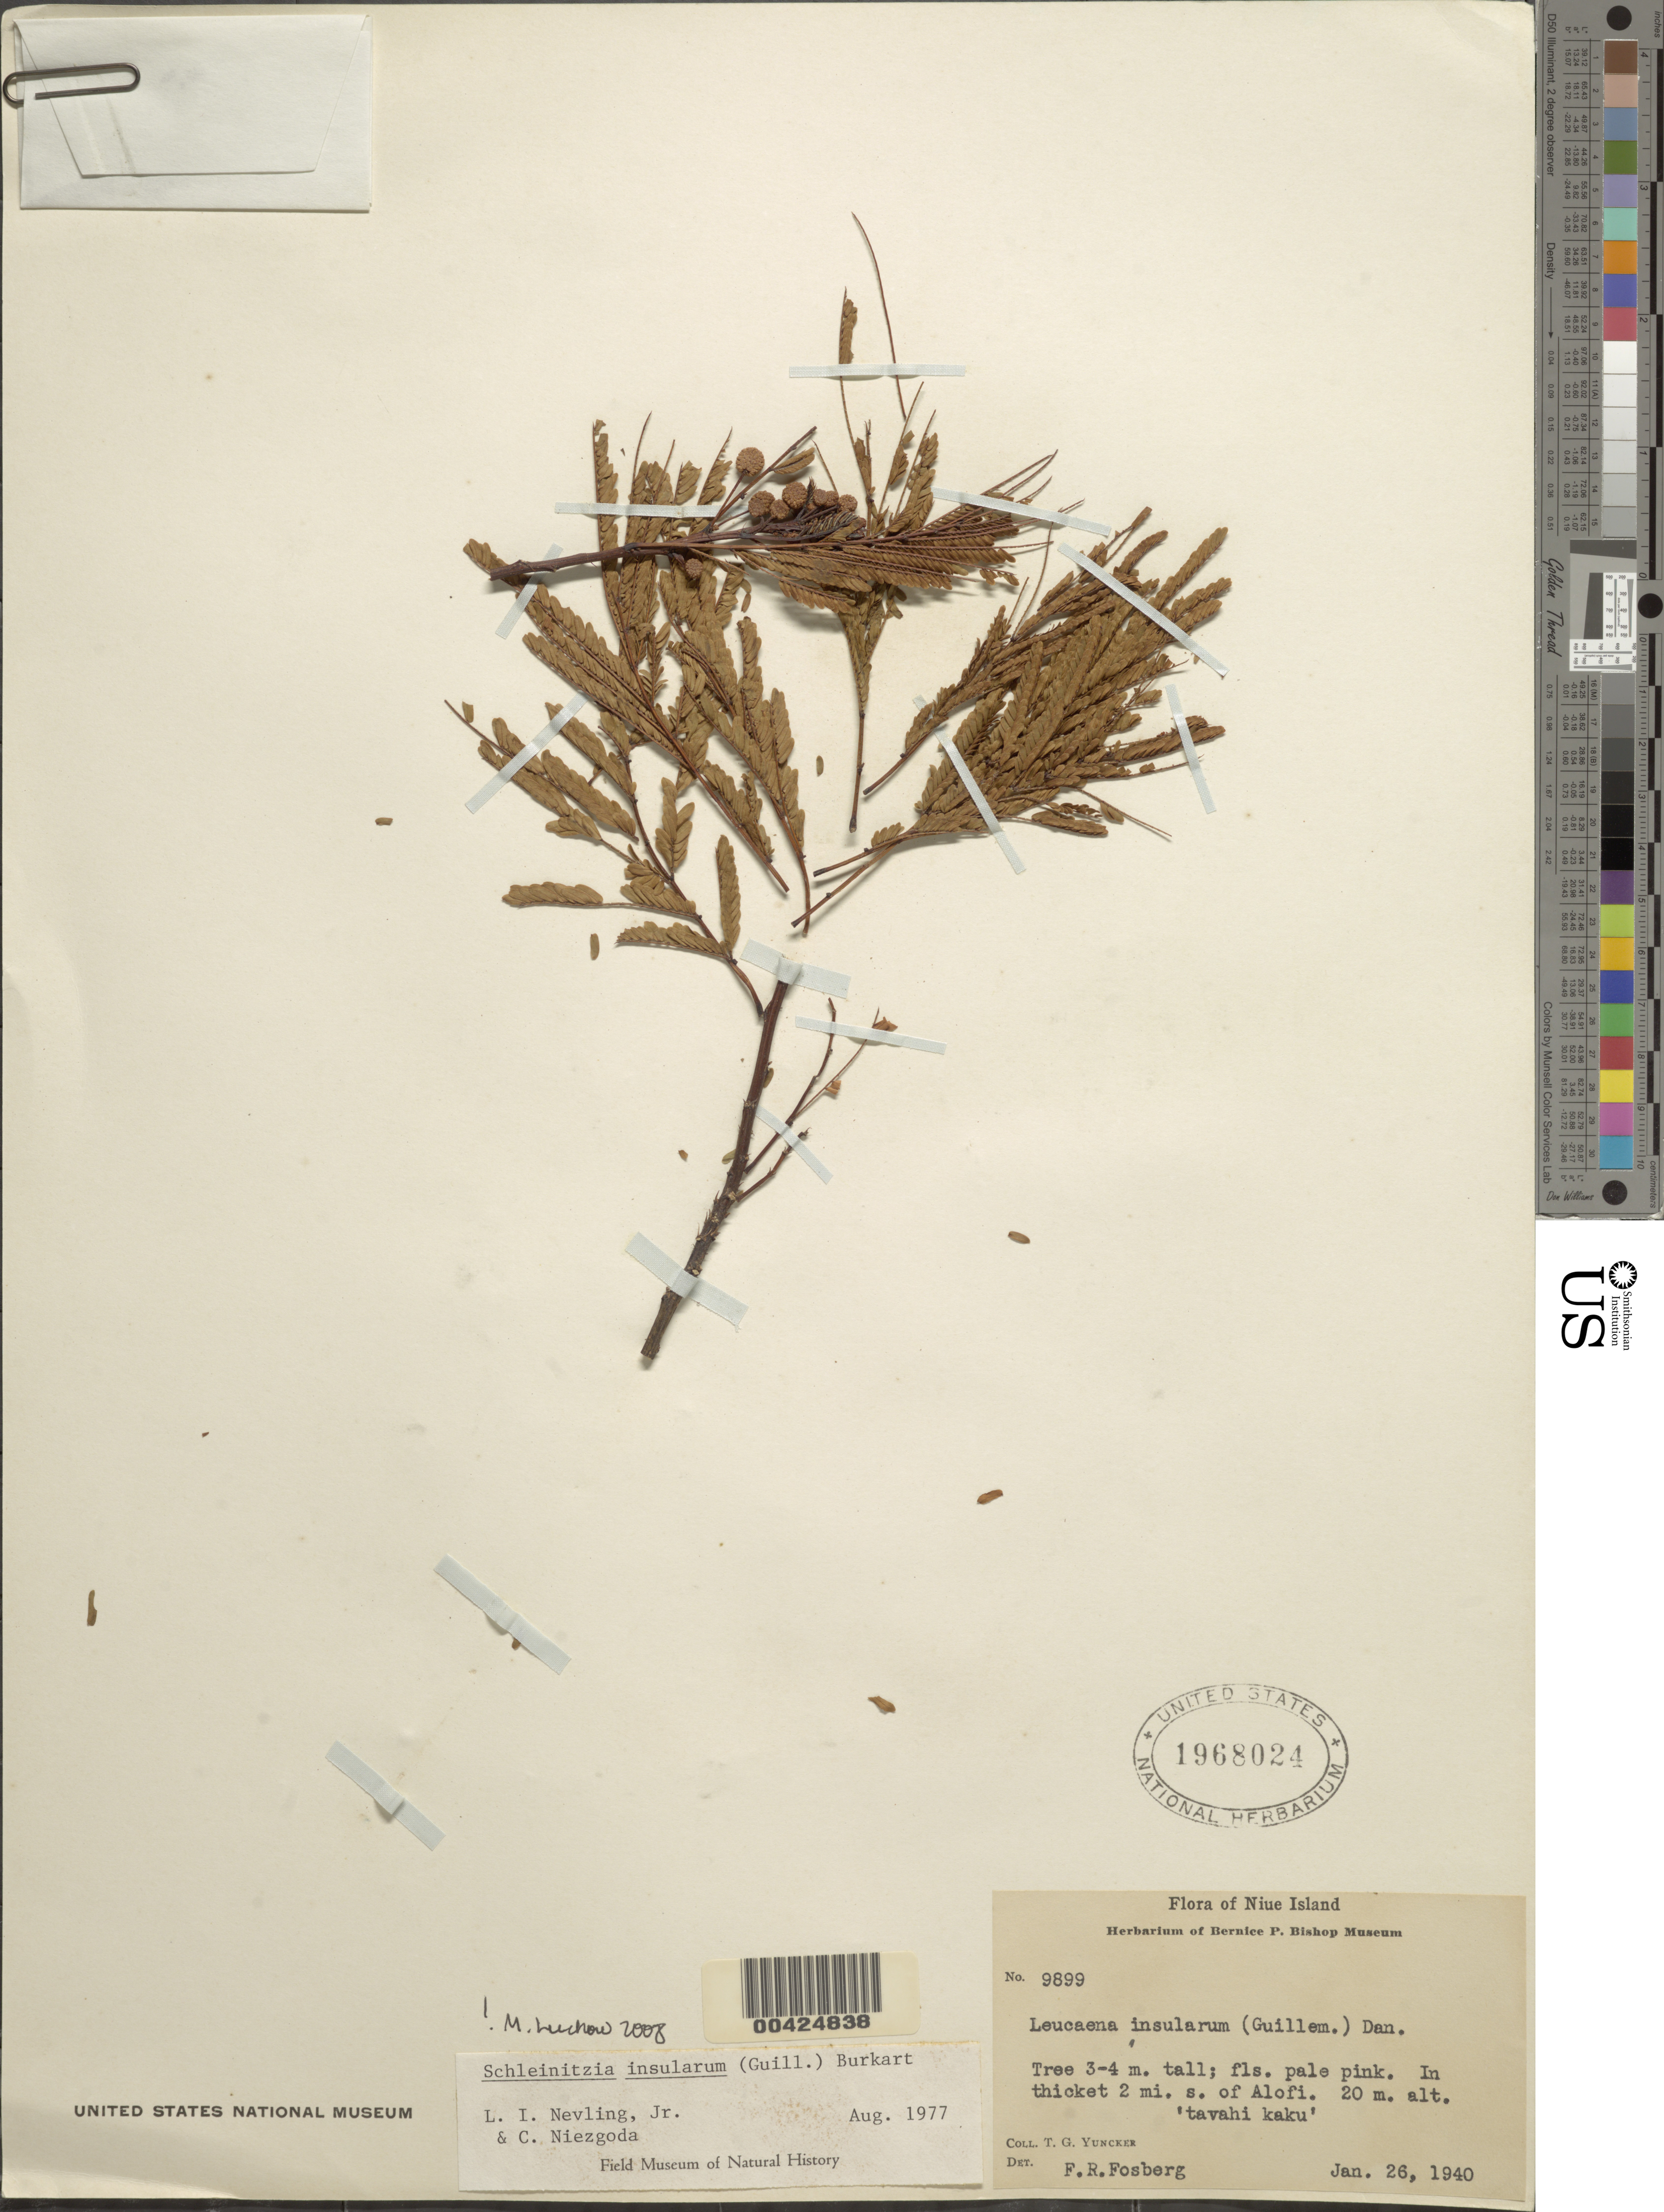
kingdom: Plantae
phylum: Tracheophyta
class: Magnoliopsida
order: Fabales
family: Fabaceae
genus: Piptadenia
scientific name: Piptadenia insularum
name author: (Guill.) Burkart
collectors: T. G. Yuncker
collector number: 9899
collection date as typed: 26 Jan 1940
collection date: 1940-01-26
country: Niue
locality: S of alofi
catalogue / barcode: US 1968024